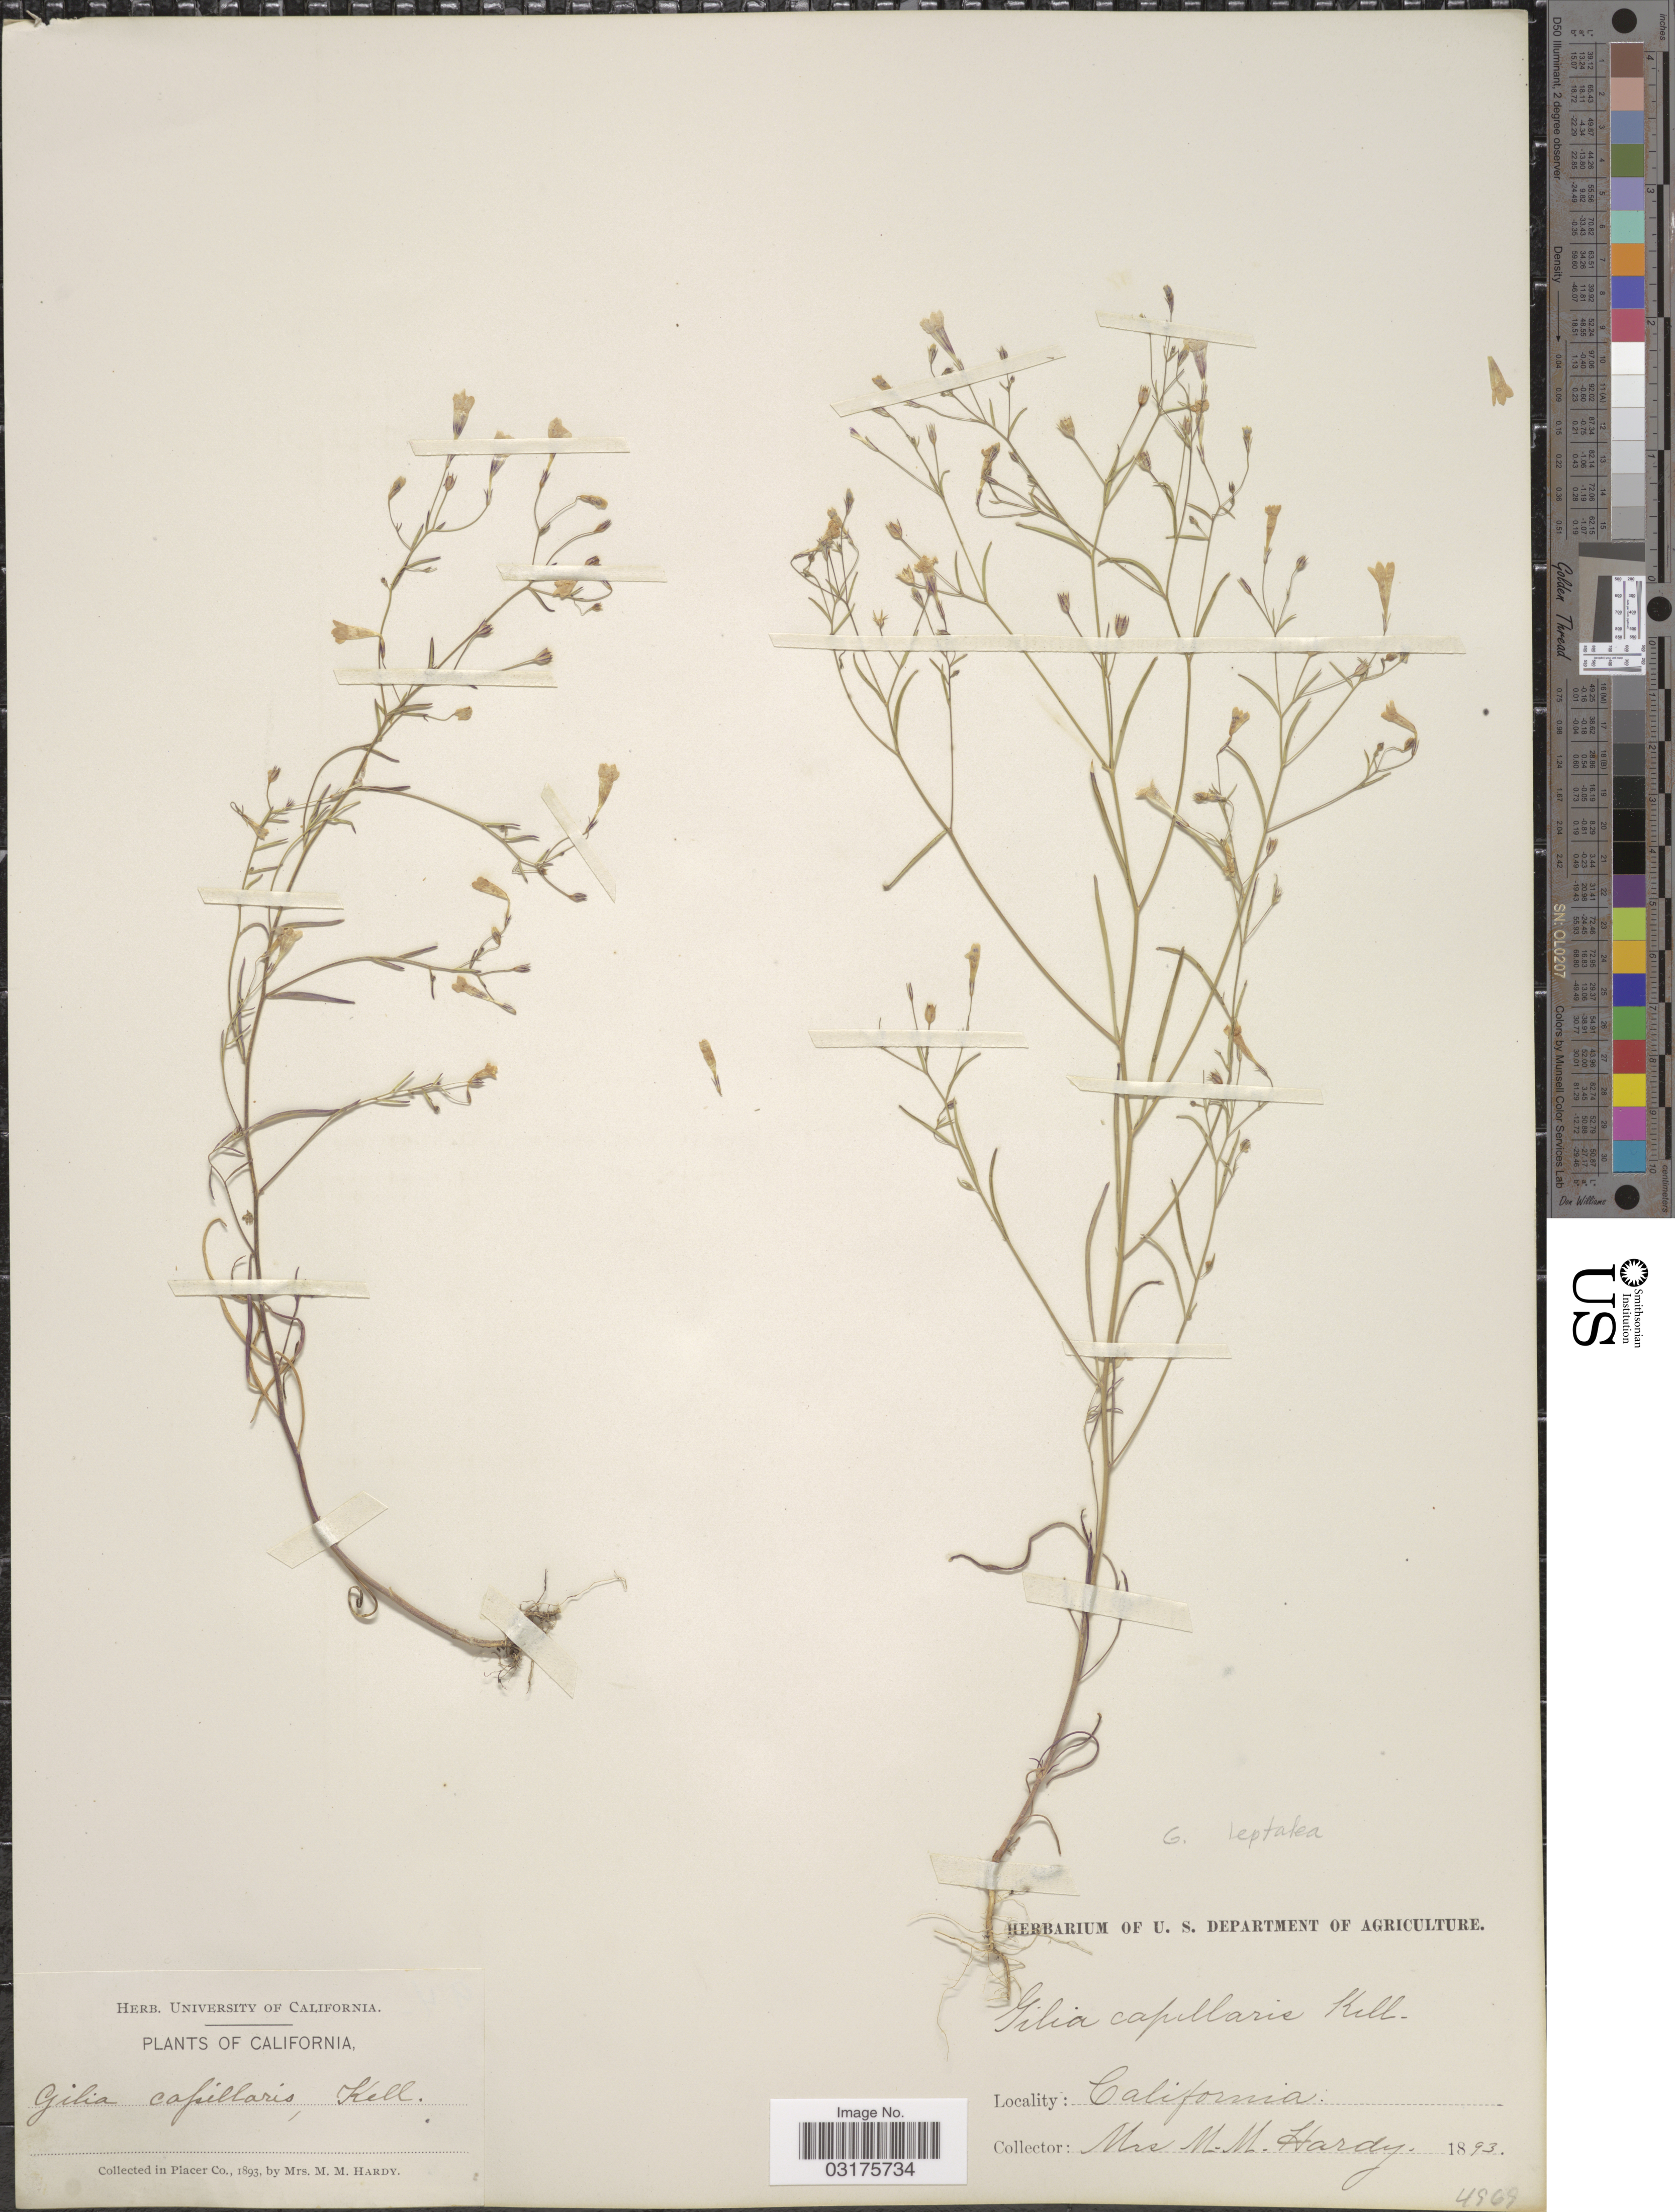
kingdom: Plantae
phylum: Tracheophyta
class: Magnoliopsida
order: Ericales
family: Polemoniaceae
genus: Navarretia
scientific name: Navarretia leptalea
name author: (A. Gray) L.A. Johnson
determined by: Strong, Mark T., (BOT), Smithsonian Institution - National Museum of Natural History (UNITED STATES)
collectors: Mrs. M. M. Hardy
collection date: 1893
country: United States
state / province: California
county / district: Placer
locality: Placer Co.